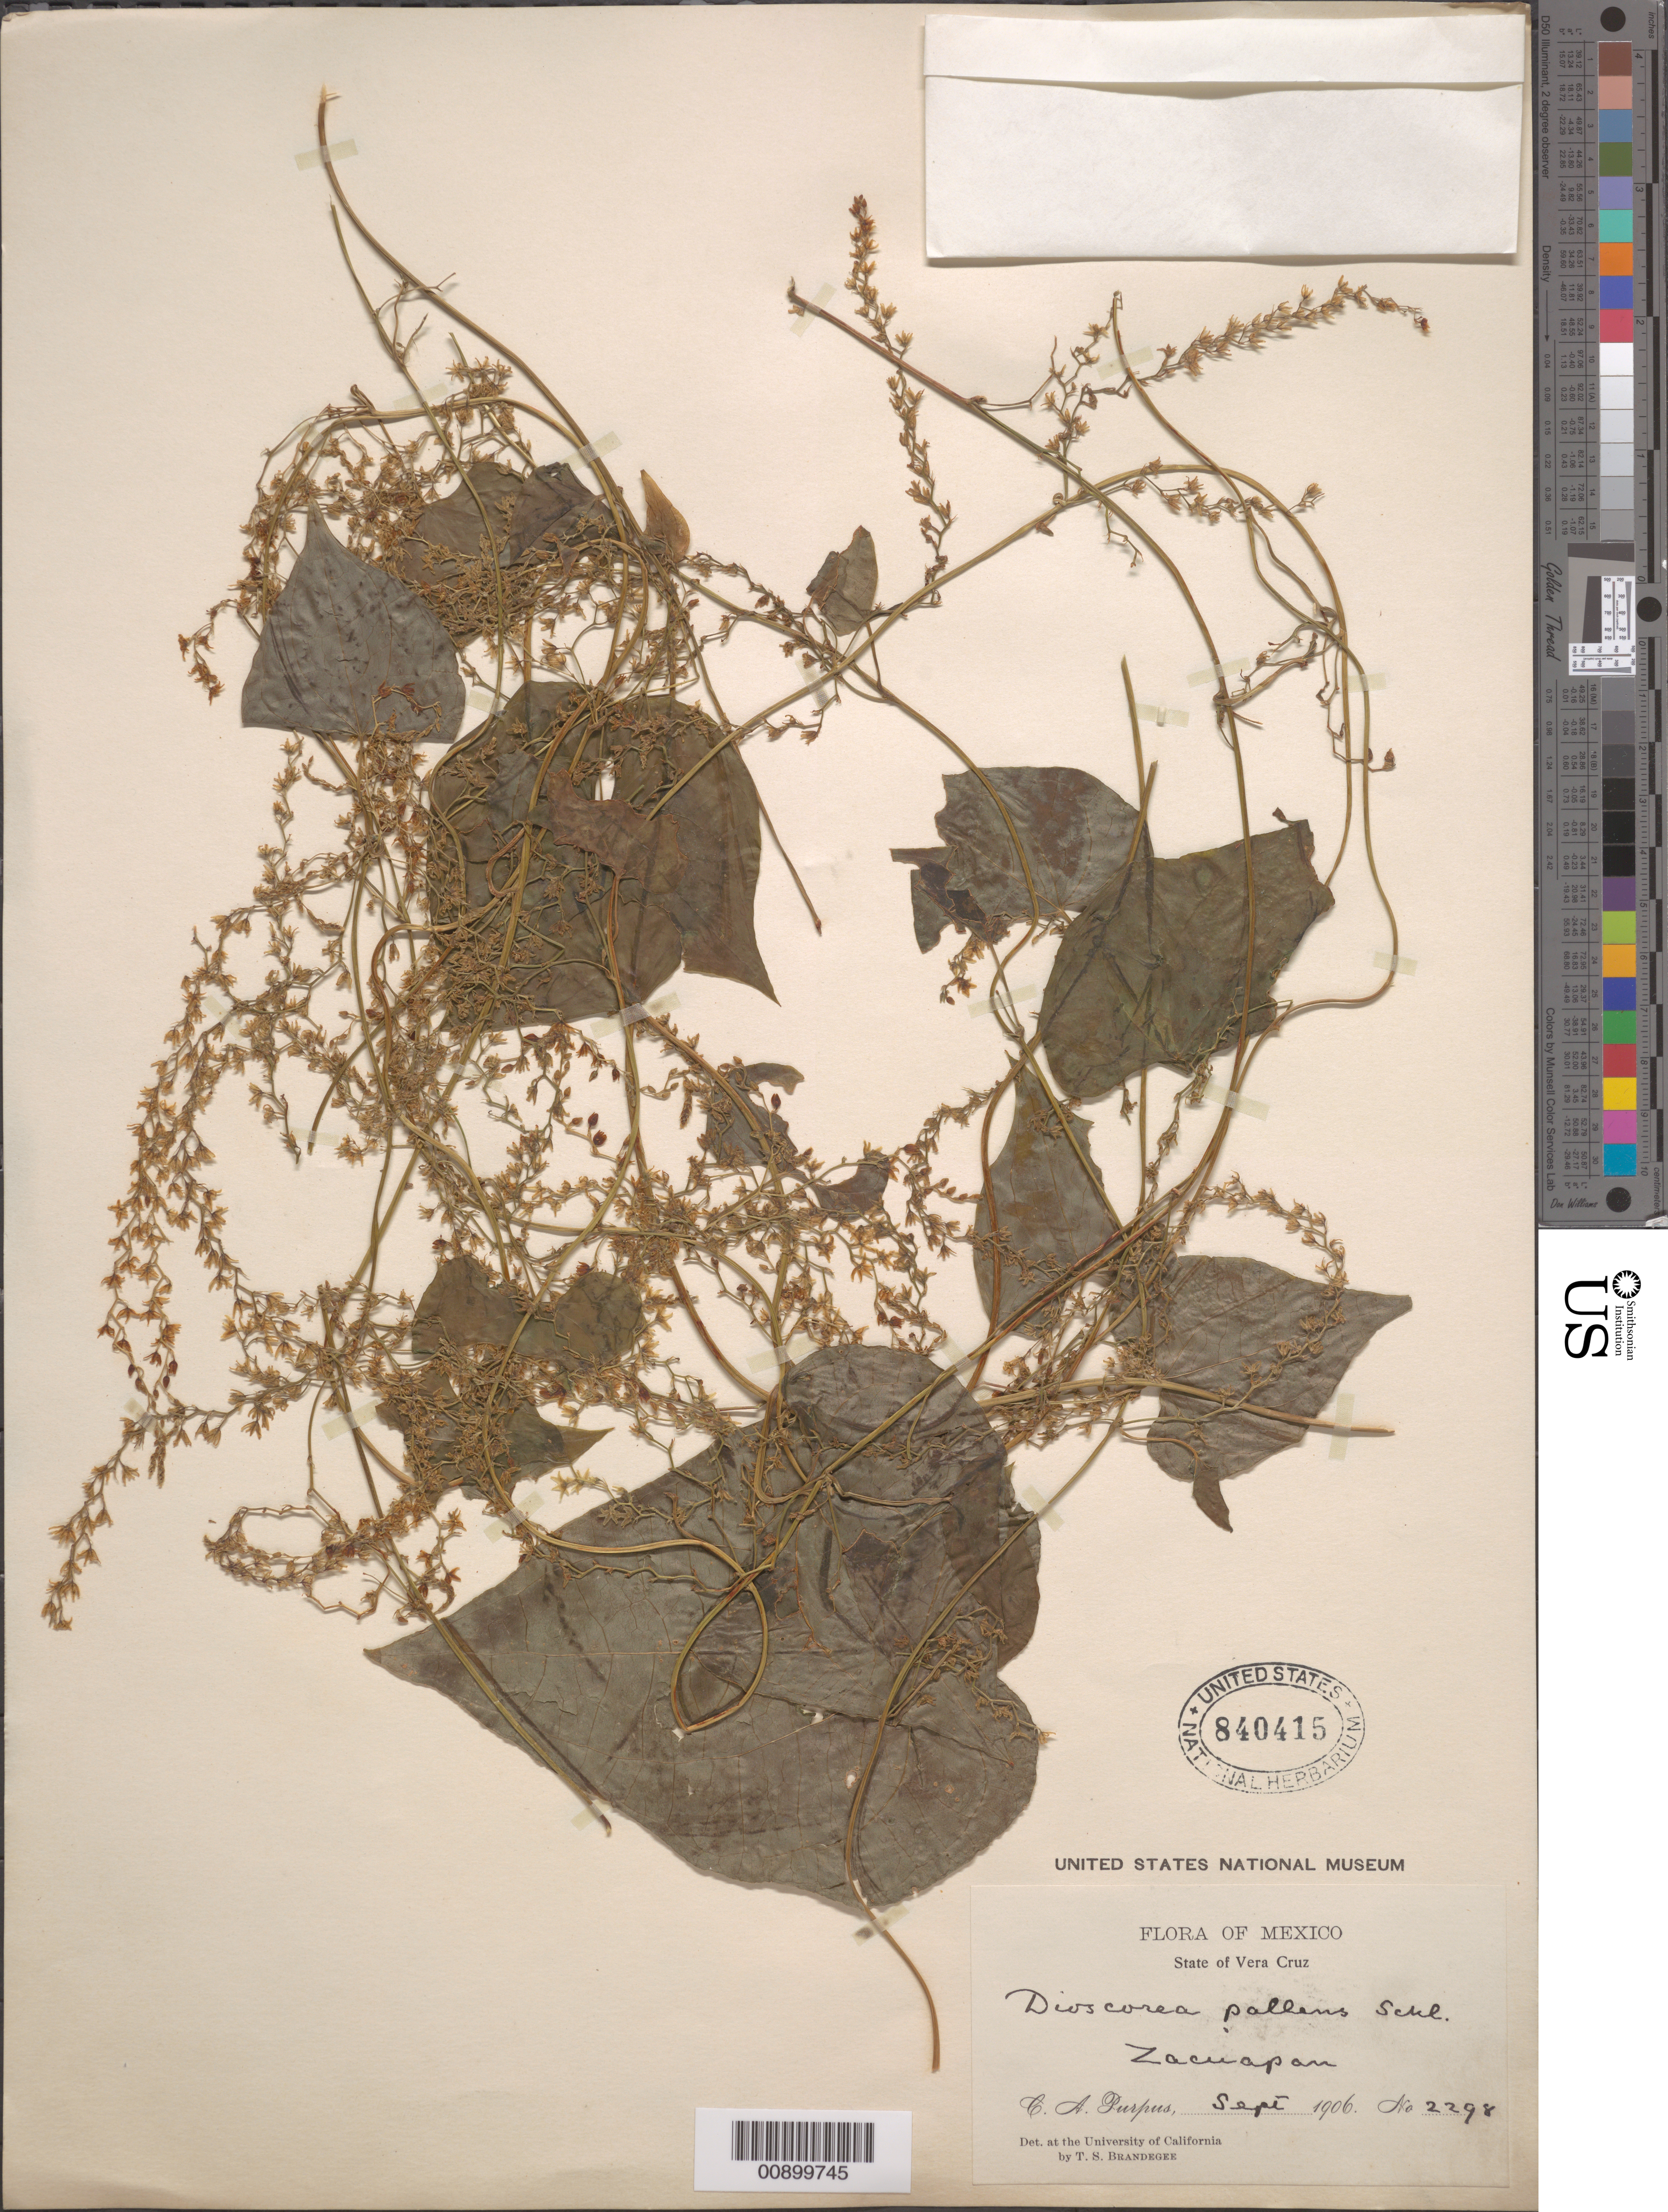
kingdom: Plantae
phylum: Tracheophyta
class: Liliopsida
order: Dioscoreales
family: Dioscoreaceae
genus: Dioscorea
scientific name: Dioscorea pallens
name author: Schltdl.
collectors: C. A. Purpus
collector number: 2298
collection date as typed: Sep 1906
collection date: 1906-09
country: Mexico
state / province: Veracruz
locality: Zacuapan, Veracruz.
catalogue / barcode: US 840415